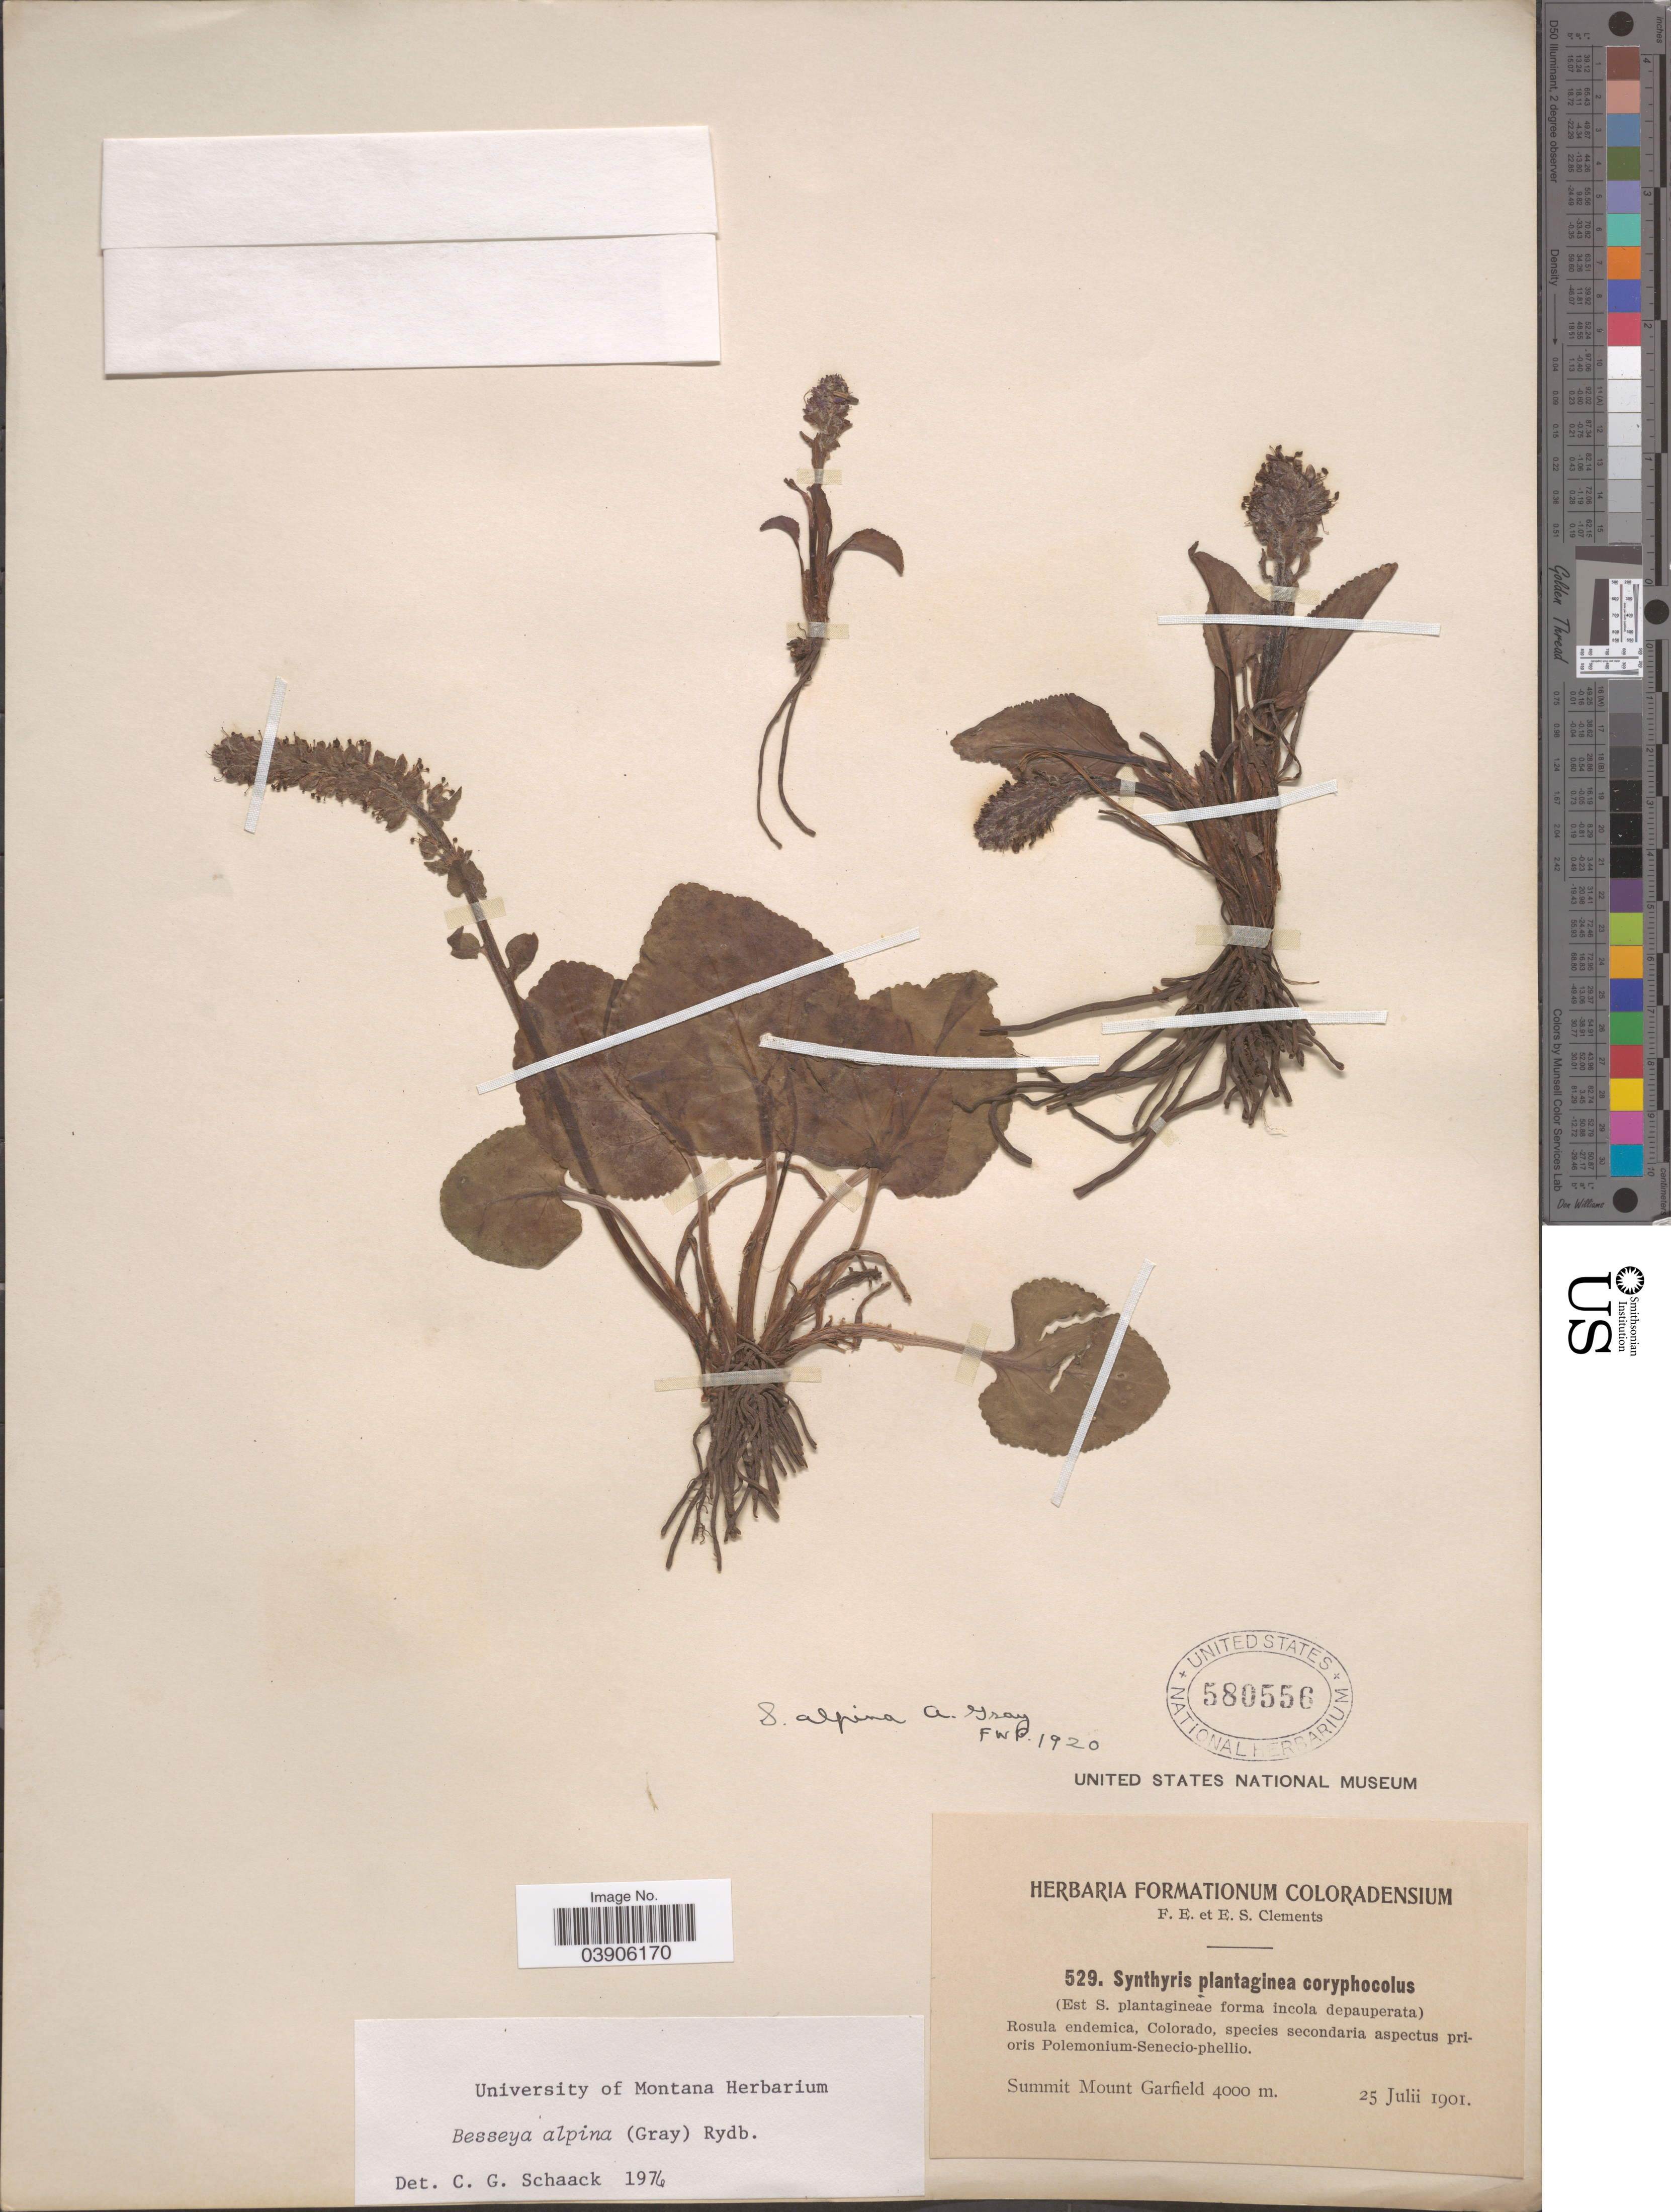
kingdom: Plantae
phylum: Tracheophyta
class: Magnoliopsida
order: Lamiales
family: Plantaginaceae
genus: Synthyris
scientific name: Synthyris alpina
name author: A. Gray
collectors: F. E. Clements & E. S. Clements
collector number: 529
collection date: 1901-07-25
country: United States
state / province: Colorado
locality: Summit Mount Garfield.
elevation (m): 4000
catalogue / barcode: US 580556